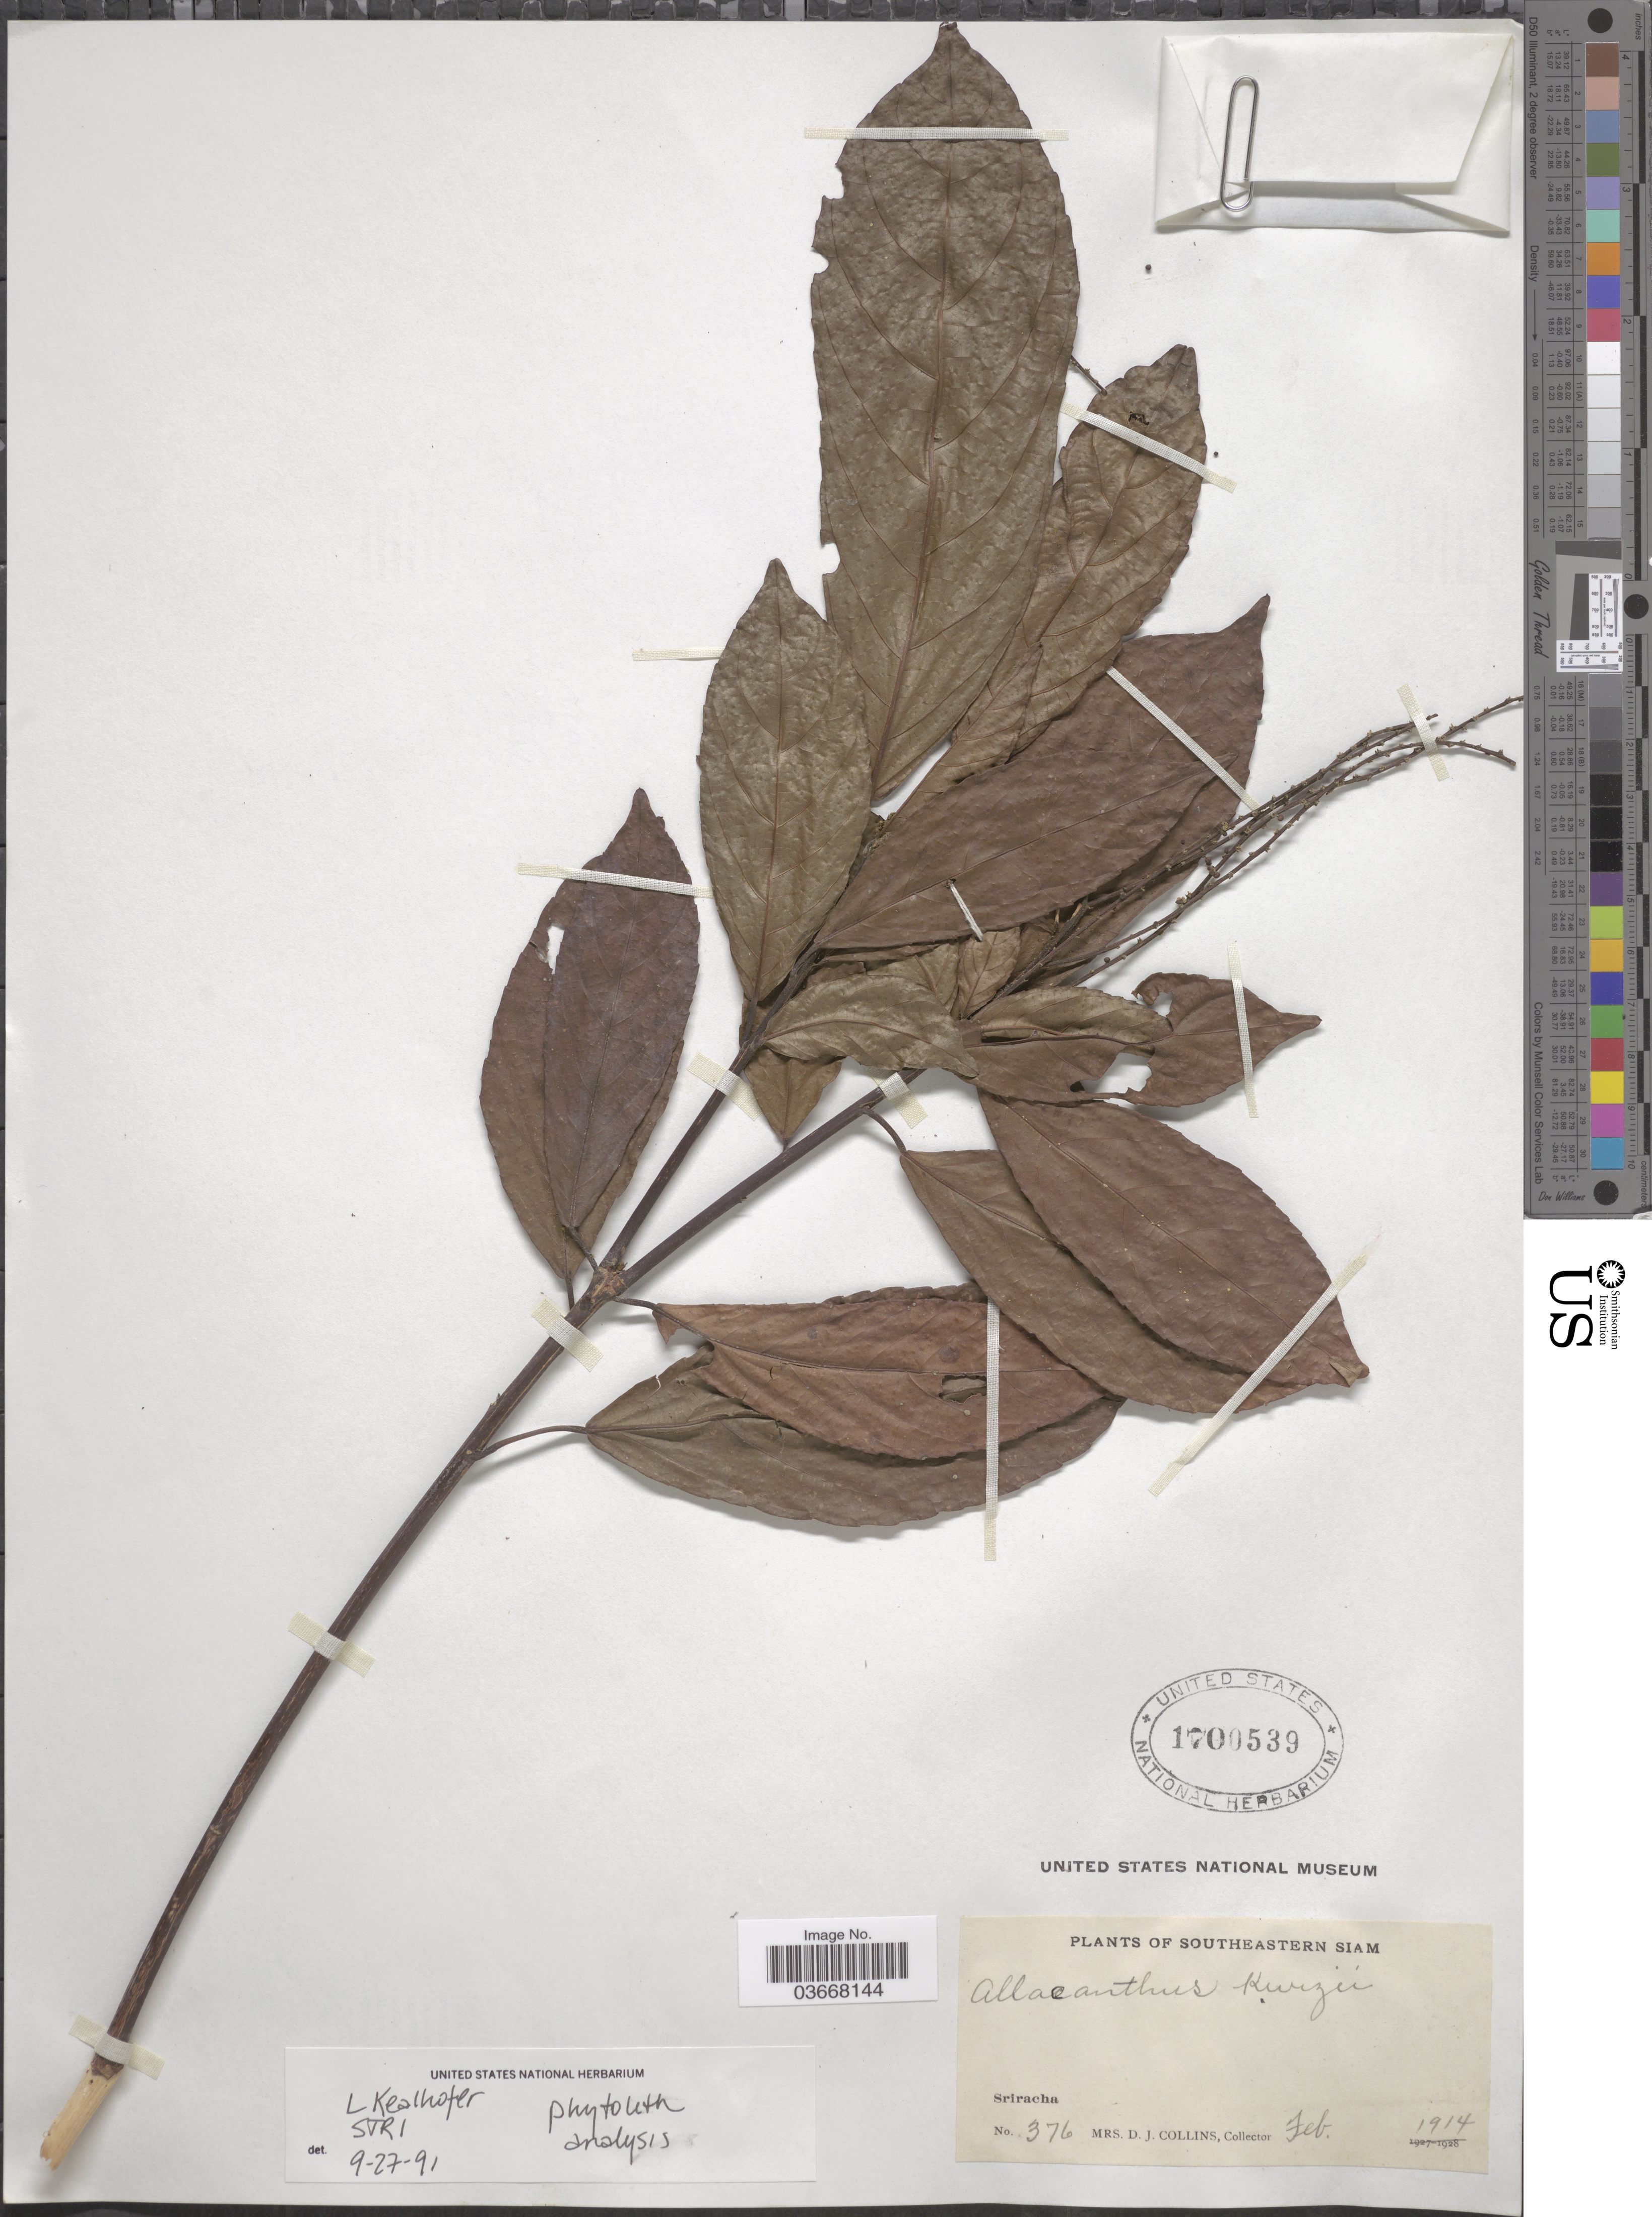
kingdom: Plantae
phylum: Tracheophyta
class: Magnoliopsida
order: Rosales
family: Moraceae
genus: Allaeanthus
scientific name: Allaeanthus kurzii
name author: Hook. f.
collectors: Mrs. D. J. Collins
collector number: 376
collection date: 1914-02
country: Thailand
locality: Southeastern Siam. Sriracha.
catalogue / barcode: US 1700539